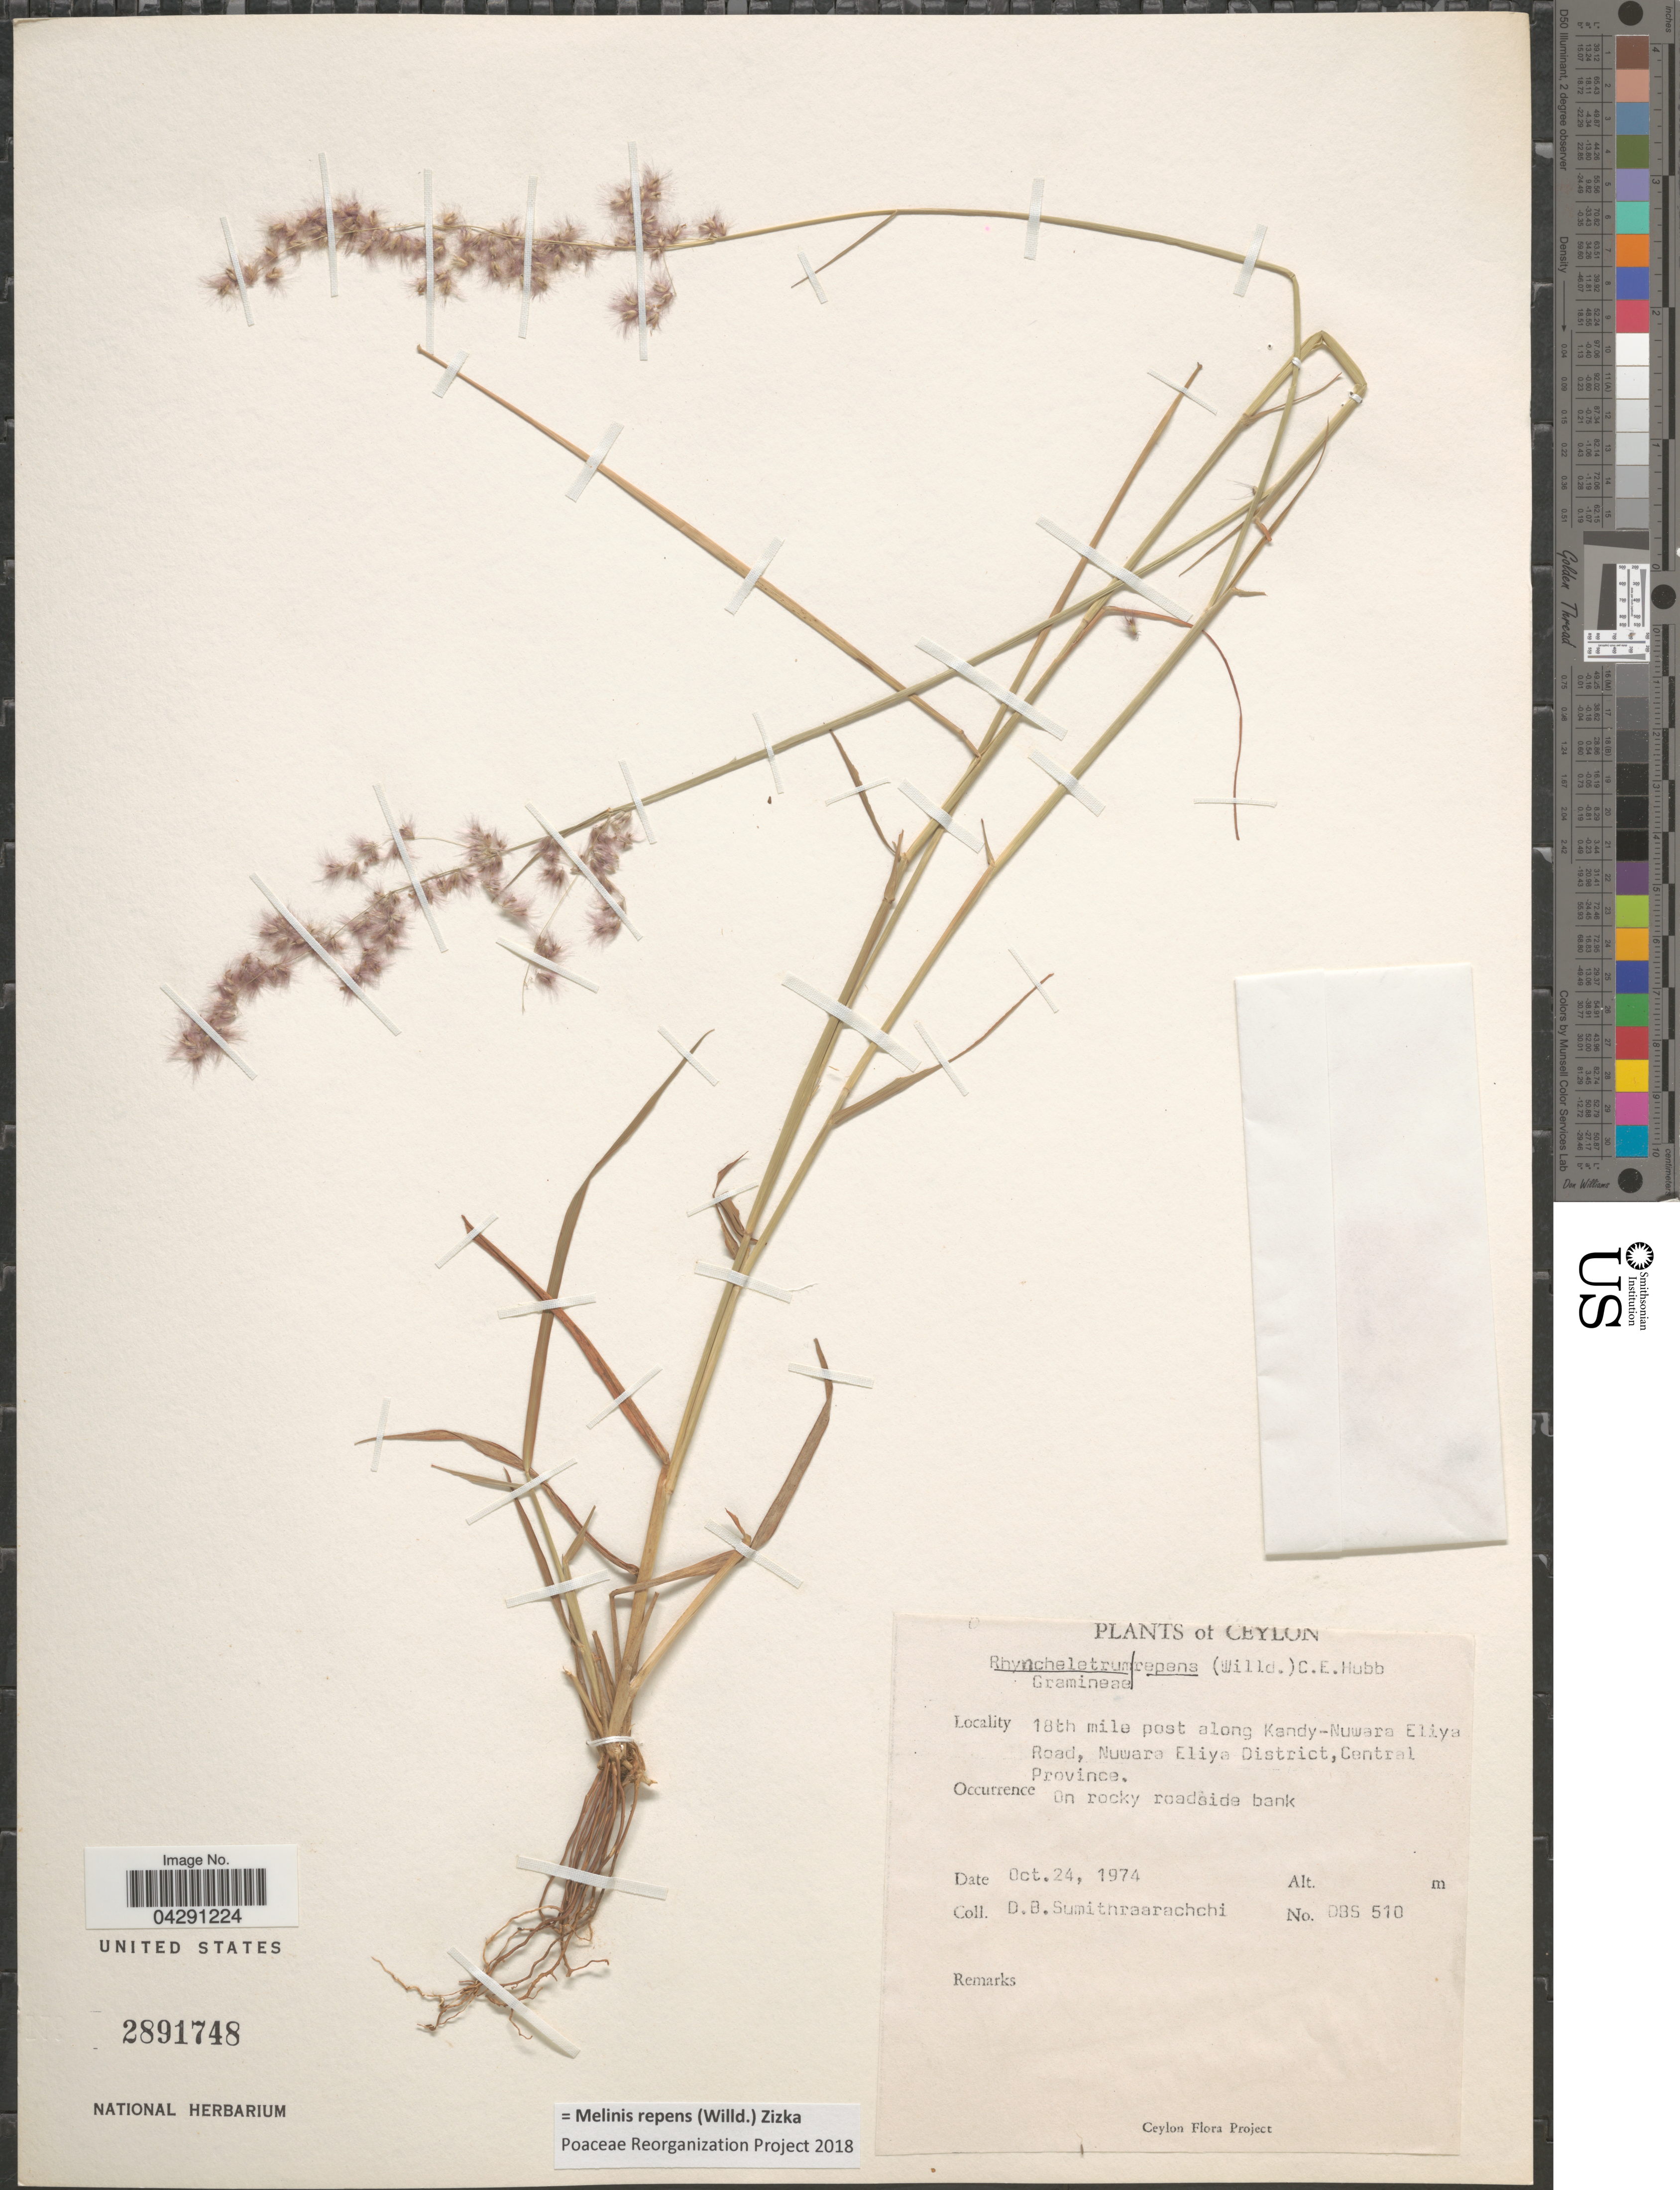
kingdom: Plantae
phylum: Tracheophyta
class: Liliopsida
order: Poales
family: Poaceae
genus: Melinis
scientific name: Melinis repens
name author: (Willd.) Zizka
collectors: D. B. Sumithraarachchi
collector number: DBS510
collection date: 1974-10-24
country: Sri Lanka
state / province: Central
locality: Ceylon. 18th mile post along Kandy-Nuwara Eliya Road, Nuwara Eliya District.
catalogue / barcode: US 2891748